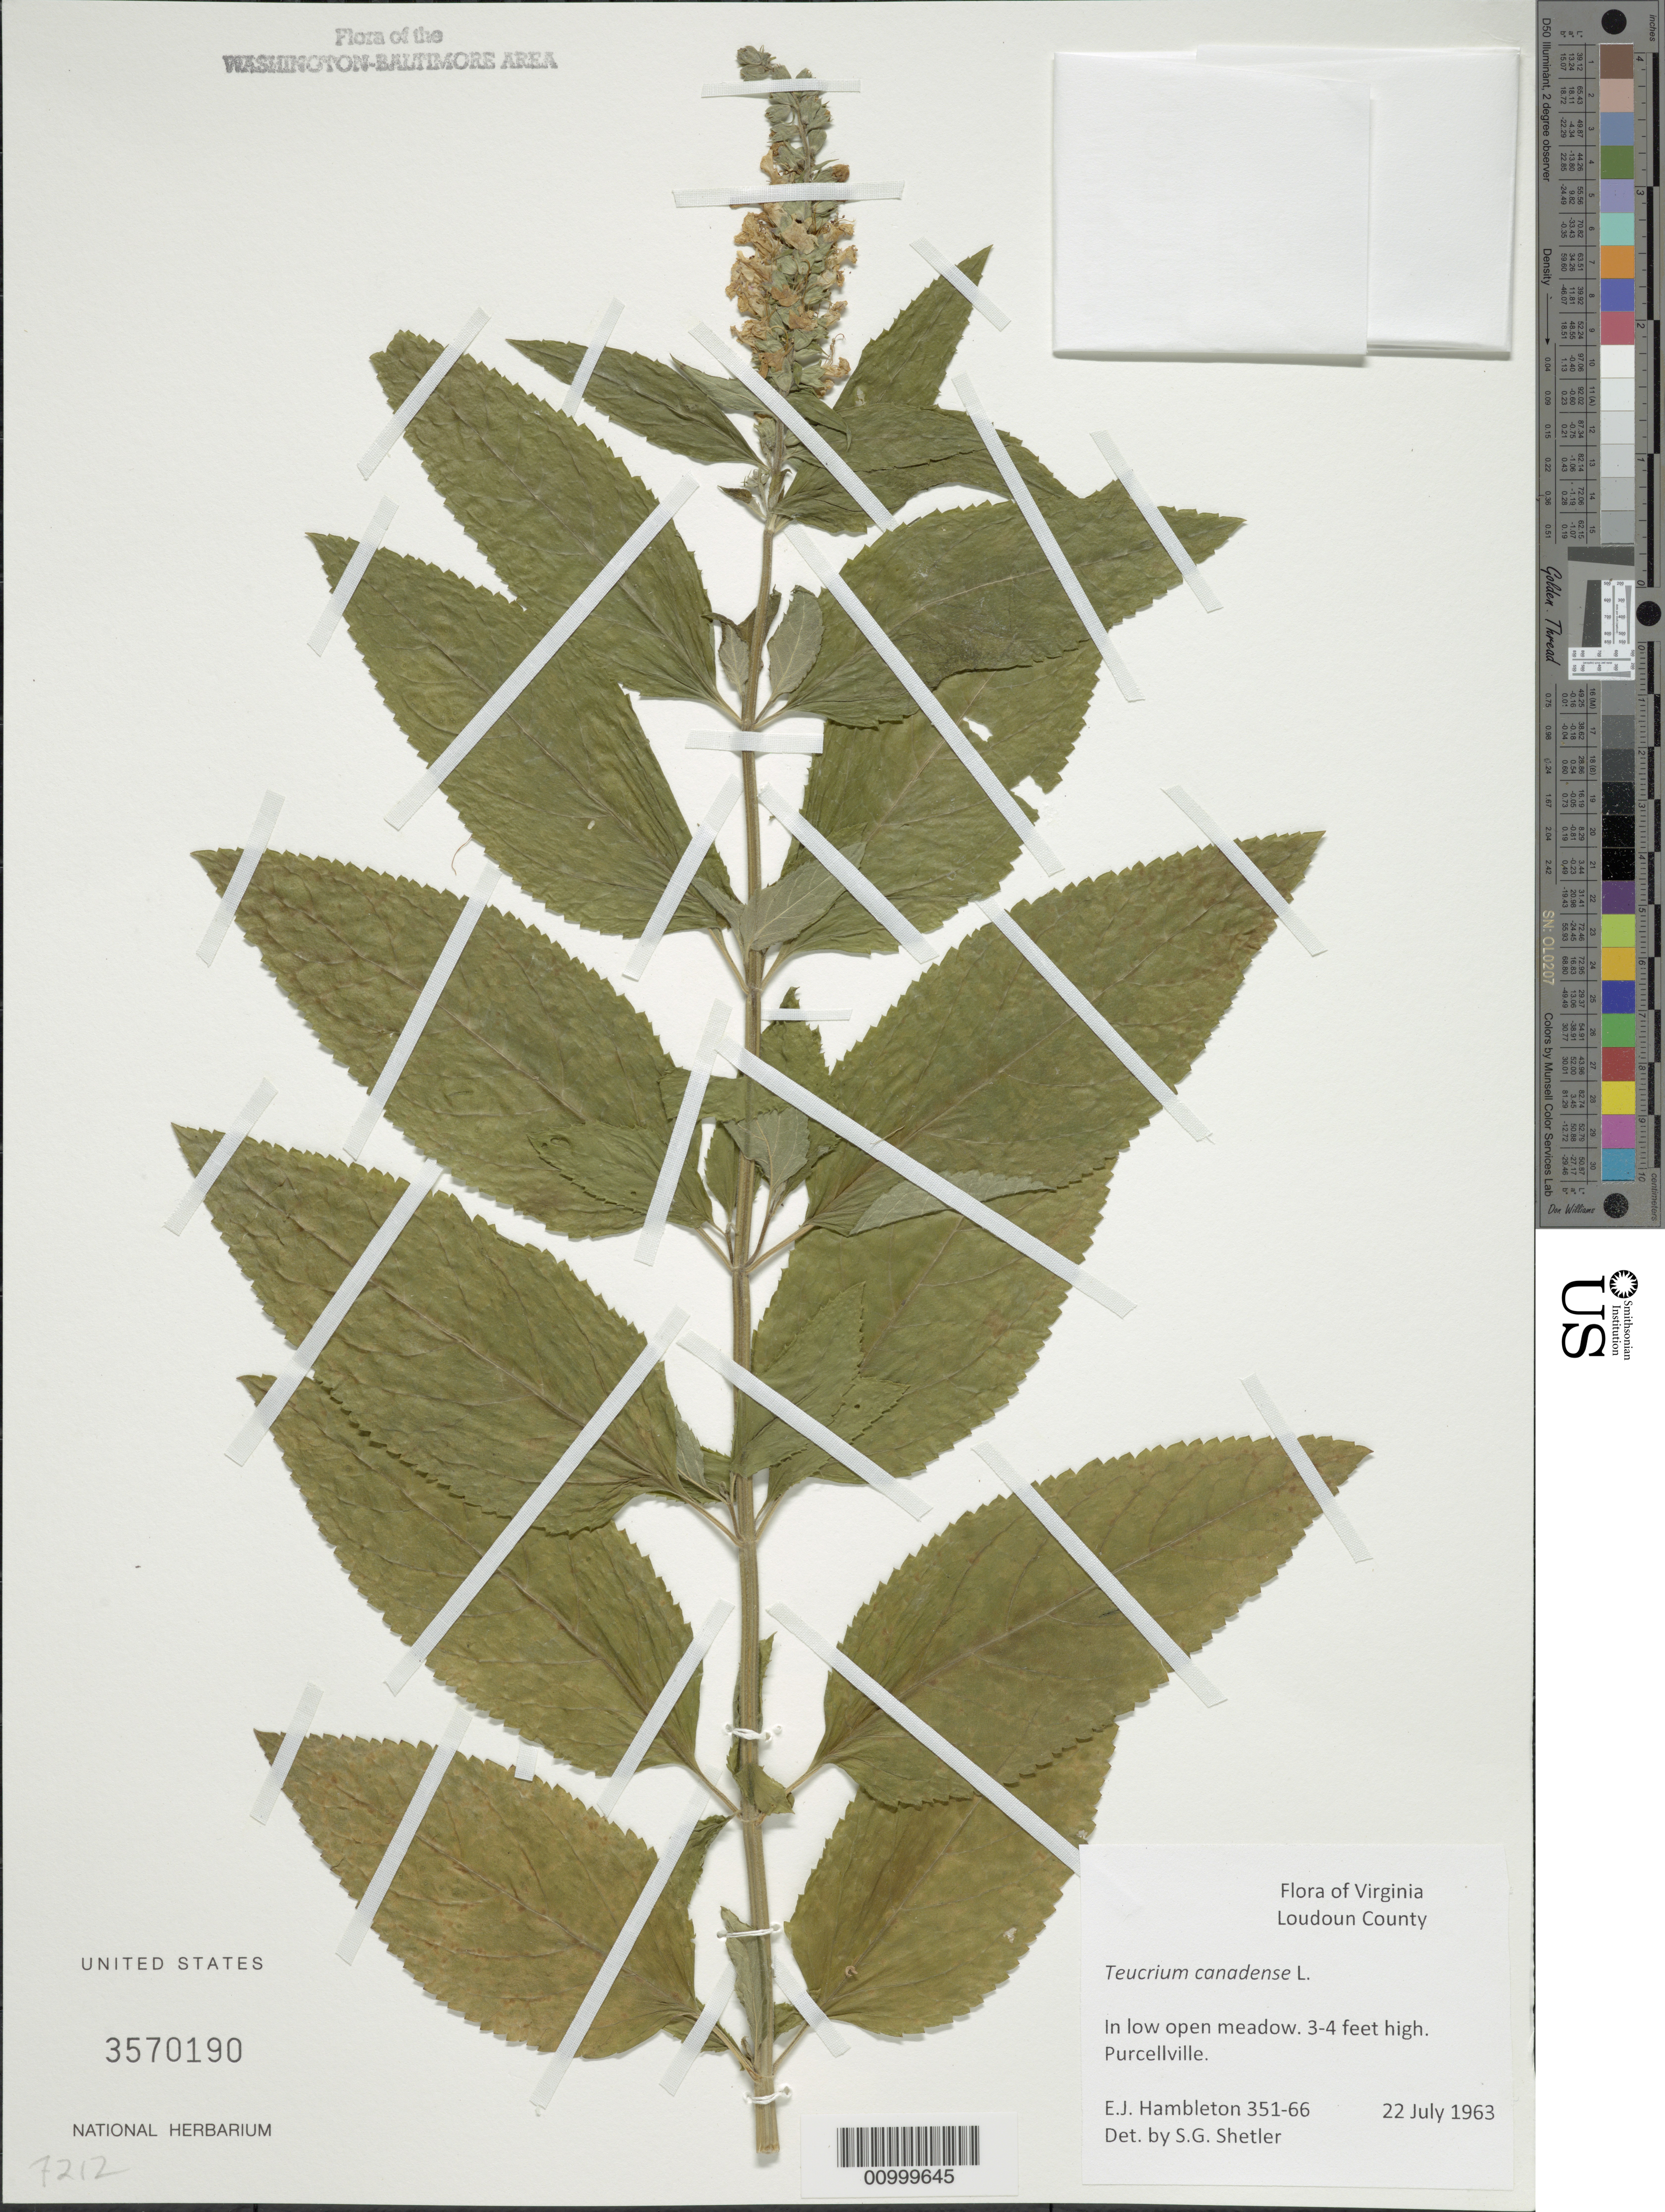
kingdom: Plantae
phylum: Tracheophyta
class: Magnoliopsida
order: Lamiales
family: Lamiaceae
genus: Teucrium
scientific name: Teucrium canadense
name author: L.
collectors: E. Hambleton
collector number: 351-66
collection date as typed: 22 July 1963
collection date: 1963-07-22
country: United States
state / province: Virginia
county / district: Loudoun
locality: Purcellville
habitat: In low open meadow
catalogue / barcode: US 3570190